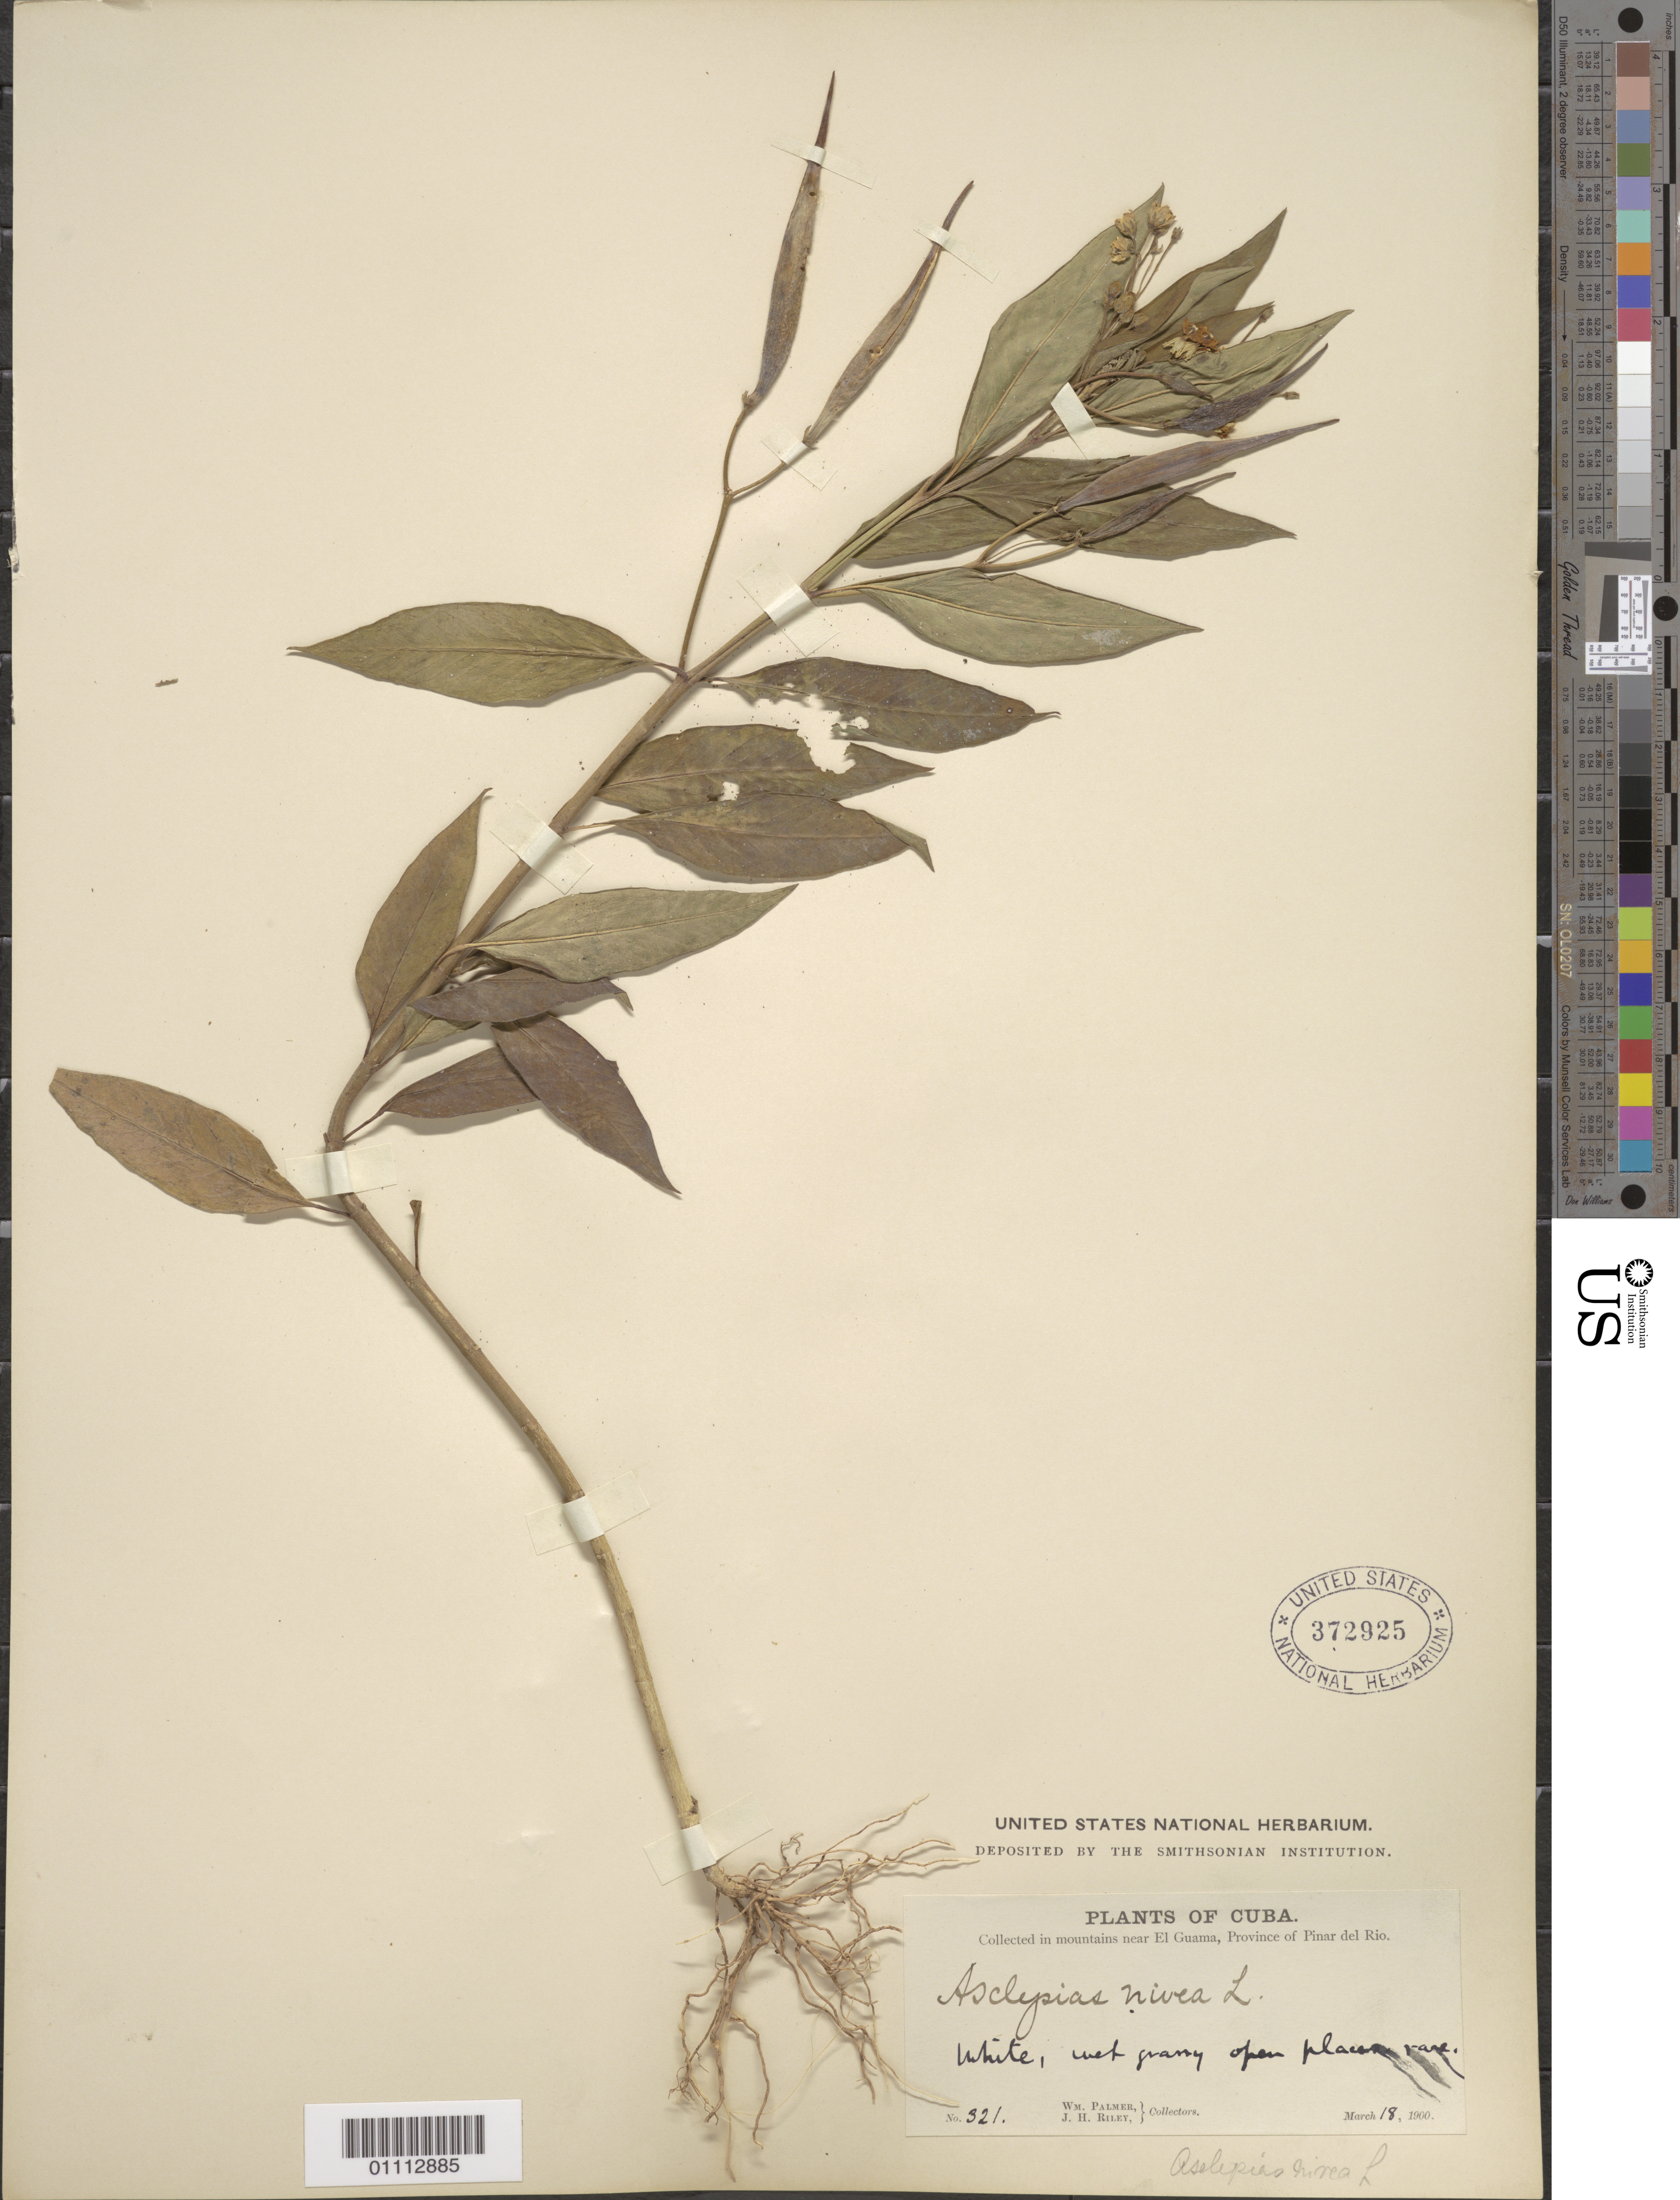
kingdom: Plantae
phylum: Tracheophyta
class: Magnoliopsida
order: Gentianales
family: Apocynaceae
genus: Asclepias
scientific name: Asclepias nivea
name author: L.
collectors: W. Palmer & J. H. Riley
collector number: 321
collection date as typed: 18 Mar 1900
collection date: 1900-03-18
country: Cuba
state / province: Pinar del Rio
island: Cuba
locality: Collected in mountains near El Guama Wet grassy open place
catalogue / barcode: US 372925